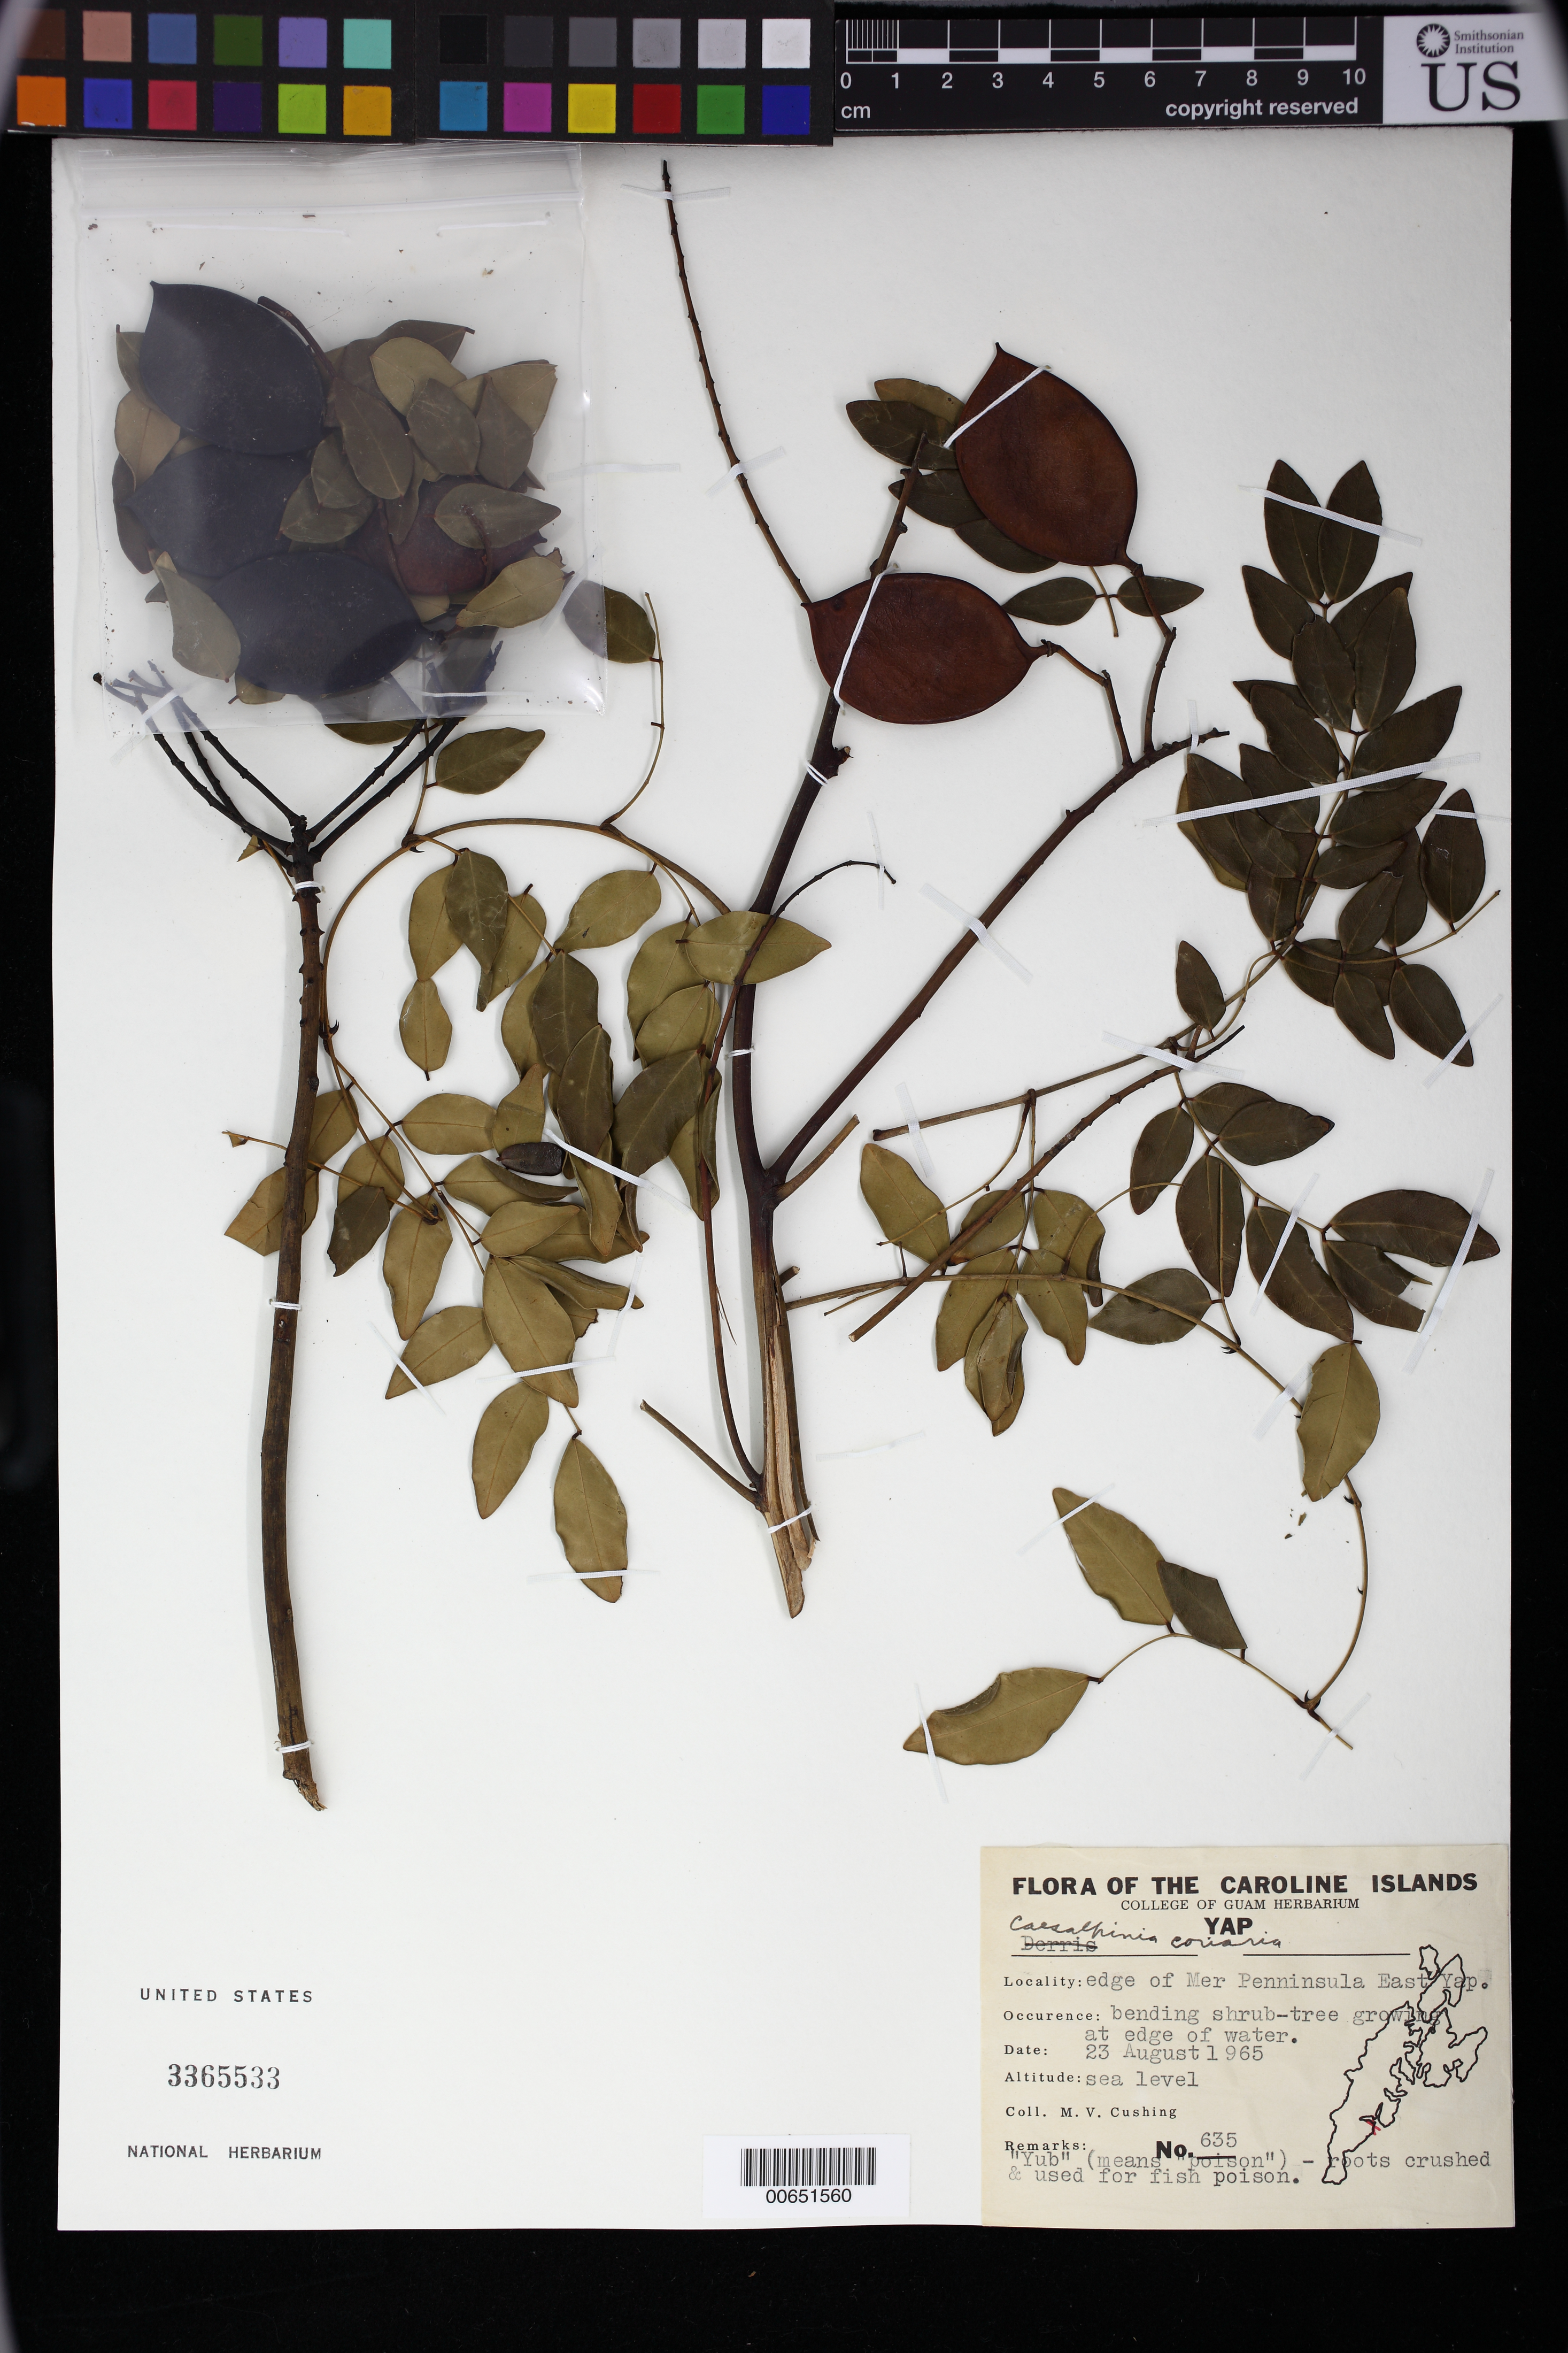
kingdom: Plantae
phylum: Tracheophyta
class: Magnoliopsida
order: Fabales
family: Fabaceae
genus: Libidibia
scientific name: Libidibia coriaria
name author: (Jacq.) Schltdl.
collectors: M. V. Cushing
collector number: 635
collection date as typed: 23 Aug 1965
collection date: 1965-08-23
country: Micronesia, Federated States of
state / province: Yap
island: Yap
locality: Mer Penninsula East Yap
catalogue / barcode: US 3365533